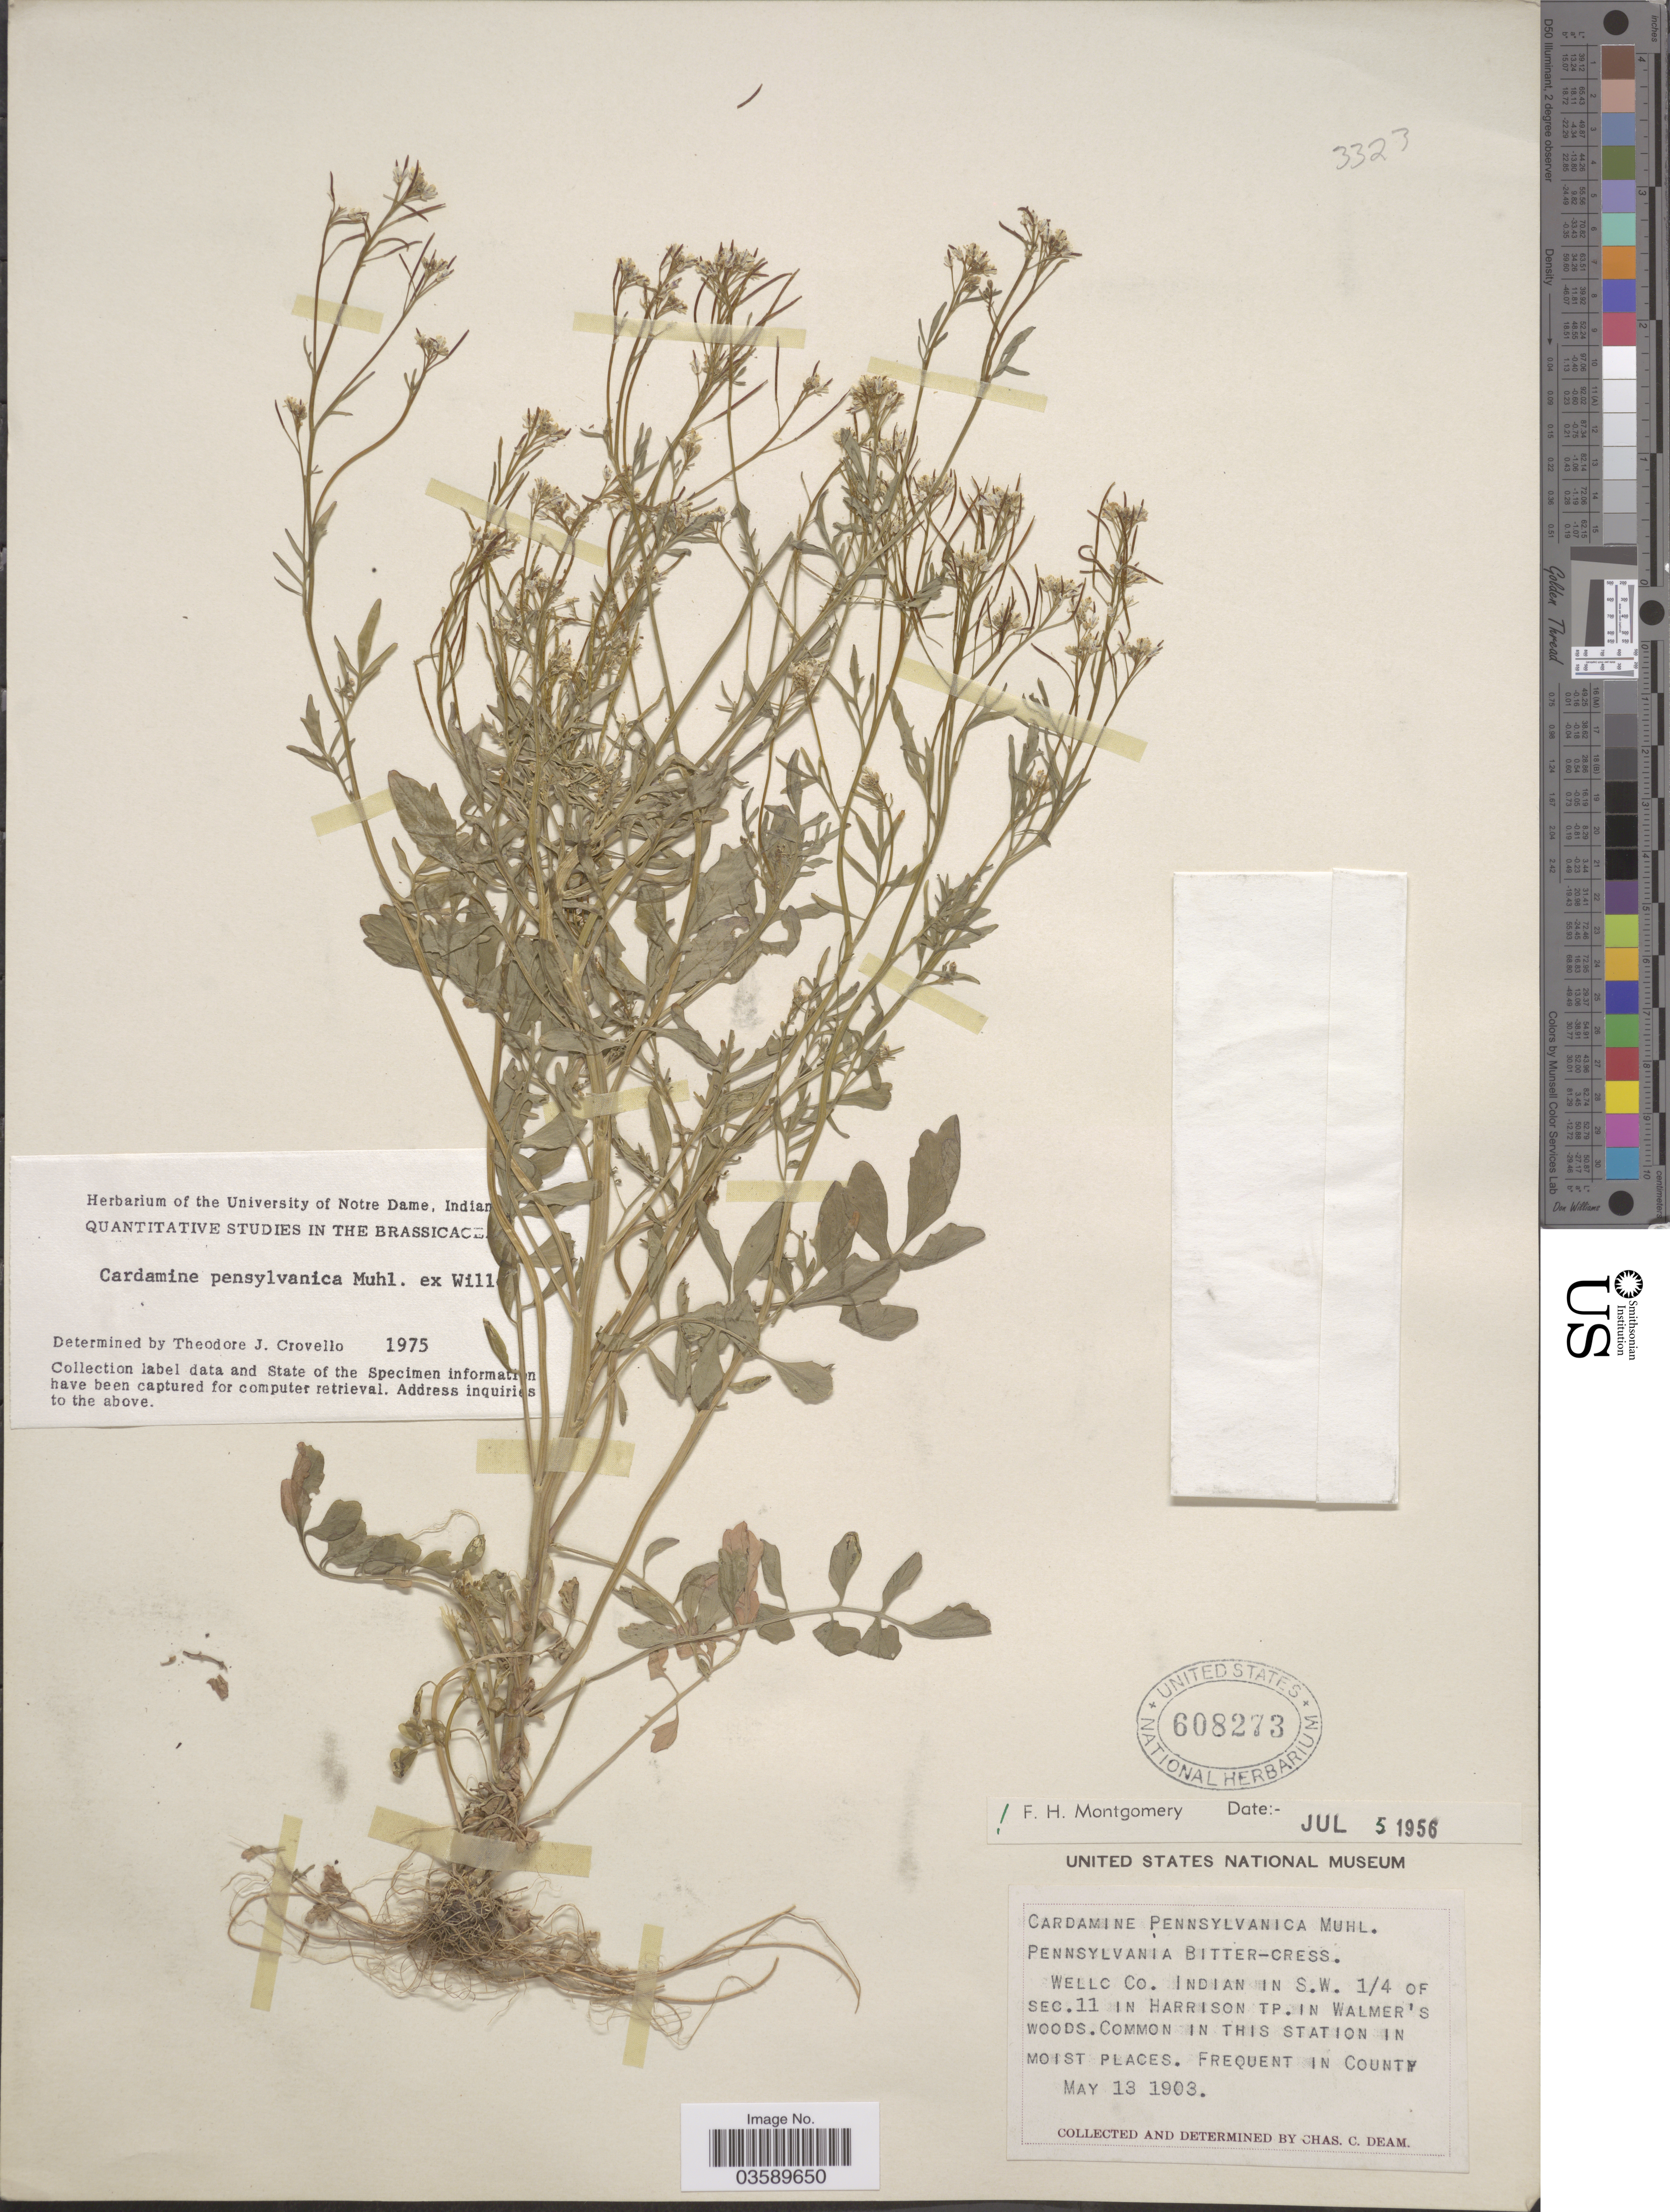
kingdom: Plantae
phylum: Tracheophyta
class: Magnoliopsida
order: Brassicales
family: Brassicaceae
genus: Cardamine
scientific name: Cardamine pensylvanica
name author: Muhl. ex Willd.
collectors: C. C. Deam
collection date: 1903-05-13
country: United States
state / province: Indiana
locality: Wells Co. Indian in S.W. 1/4 of Sec.11 in Harrison Tp. in Walmer's Woods. Common in this station in moist places. Frequent in County.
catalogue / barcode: US 608273